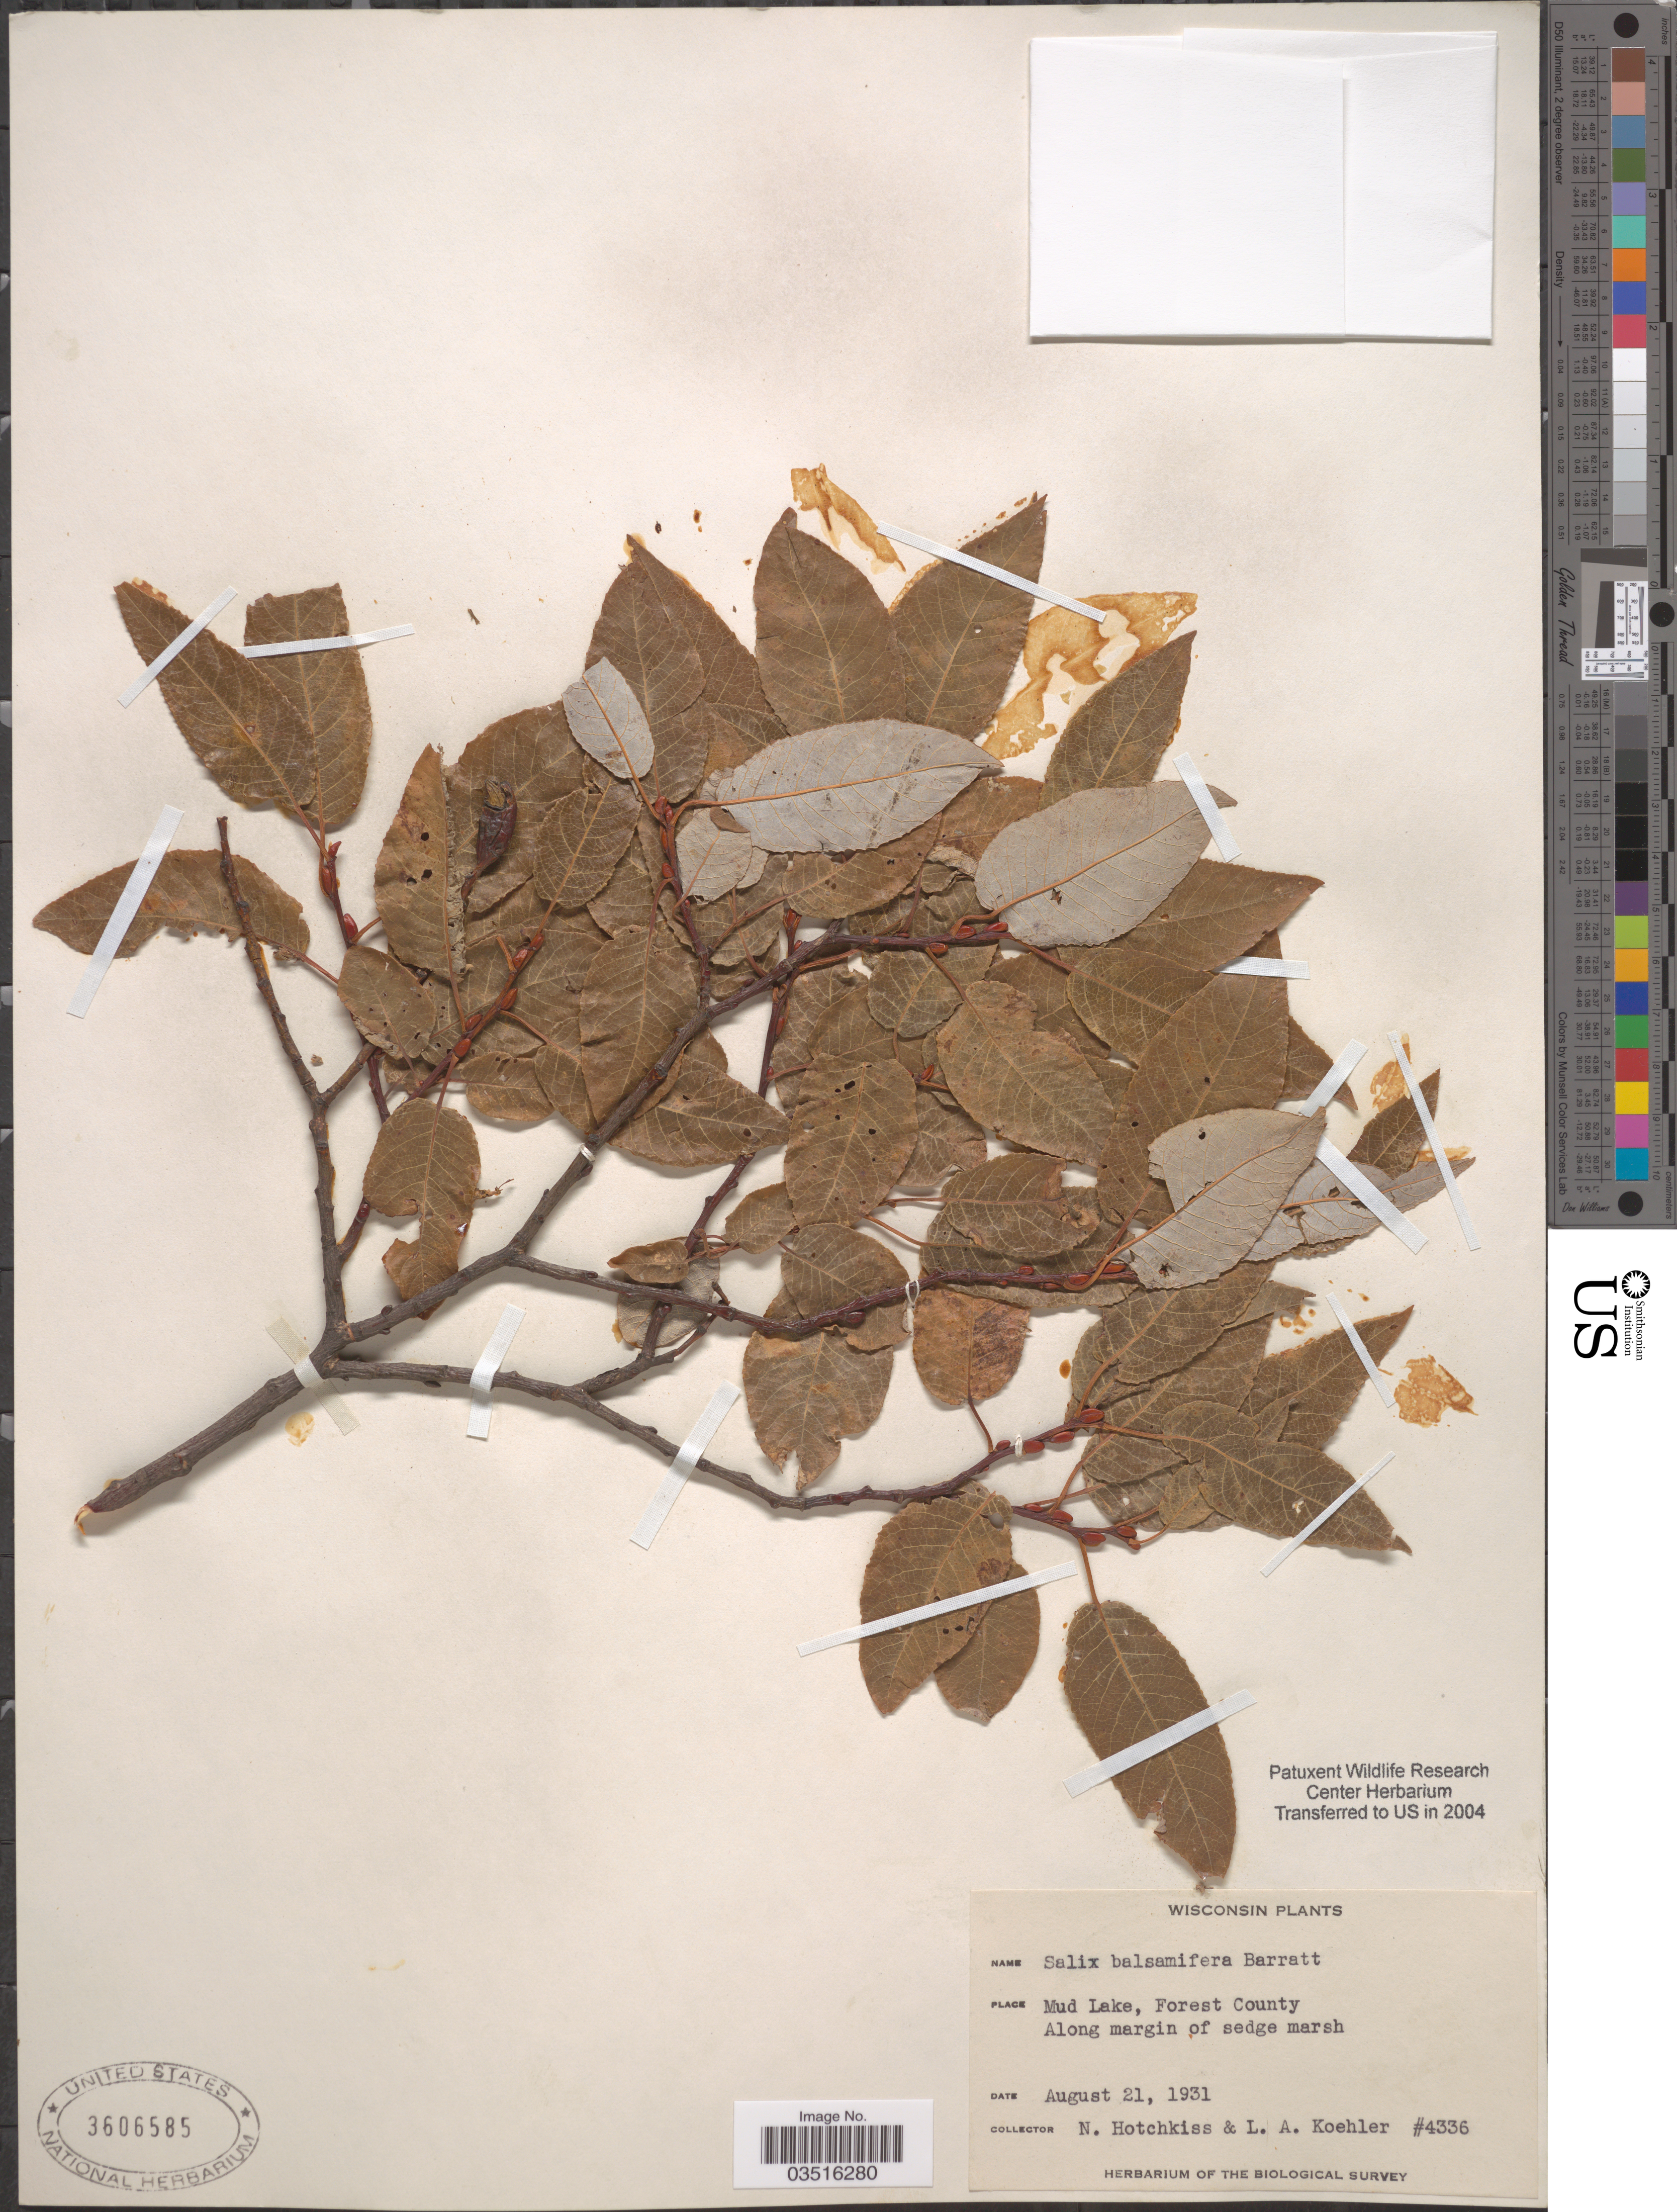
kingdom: Plantae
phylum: Tracheophyta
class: Magnoliopsida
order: Malpighiales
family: Salicaceae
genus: Salix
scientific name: Salix pyrifolia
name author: Ledeb.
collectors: N. Hotchkiss & L. Koehler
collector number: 4336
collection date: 1931-08-21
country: United States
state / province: Wisconsin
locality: Mud Lake, Forest County. Along margin of sedge marsh.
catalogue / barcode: US 3606585